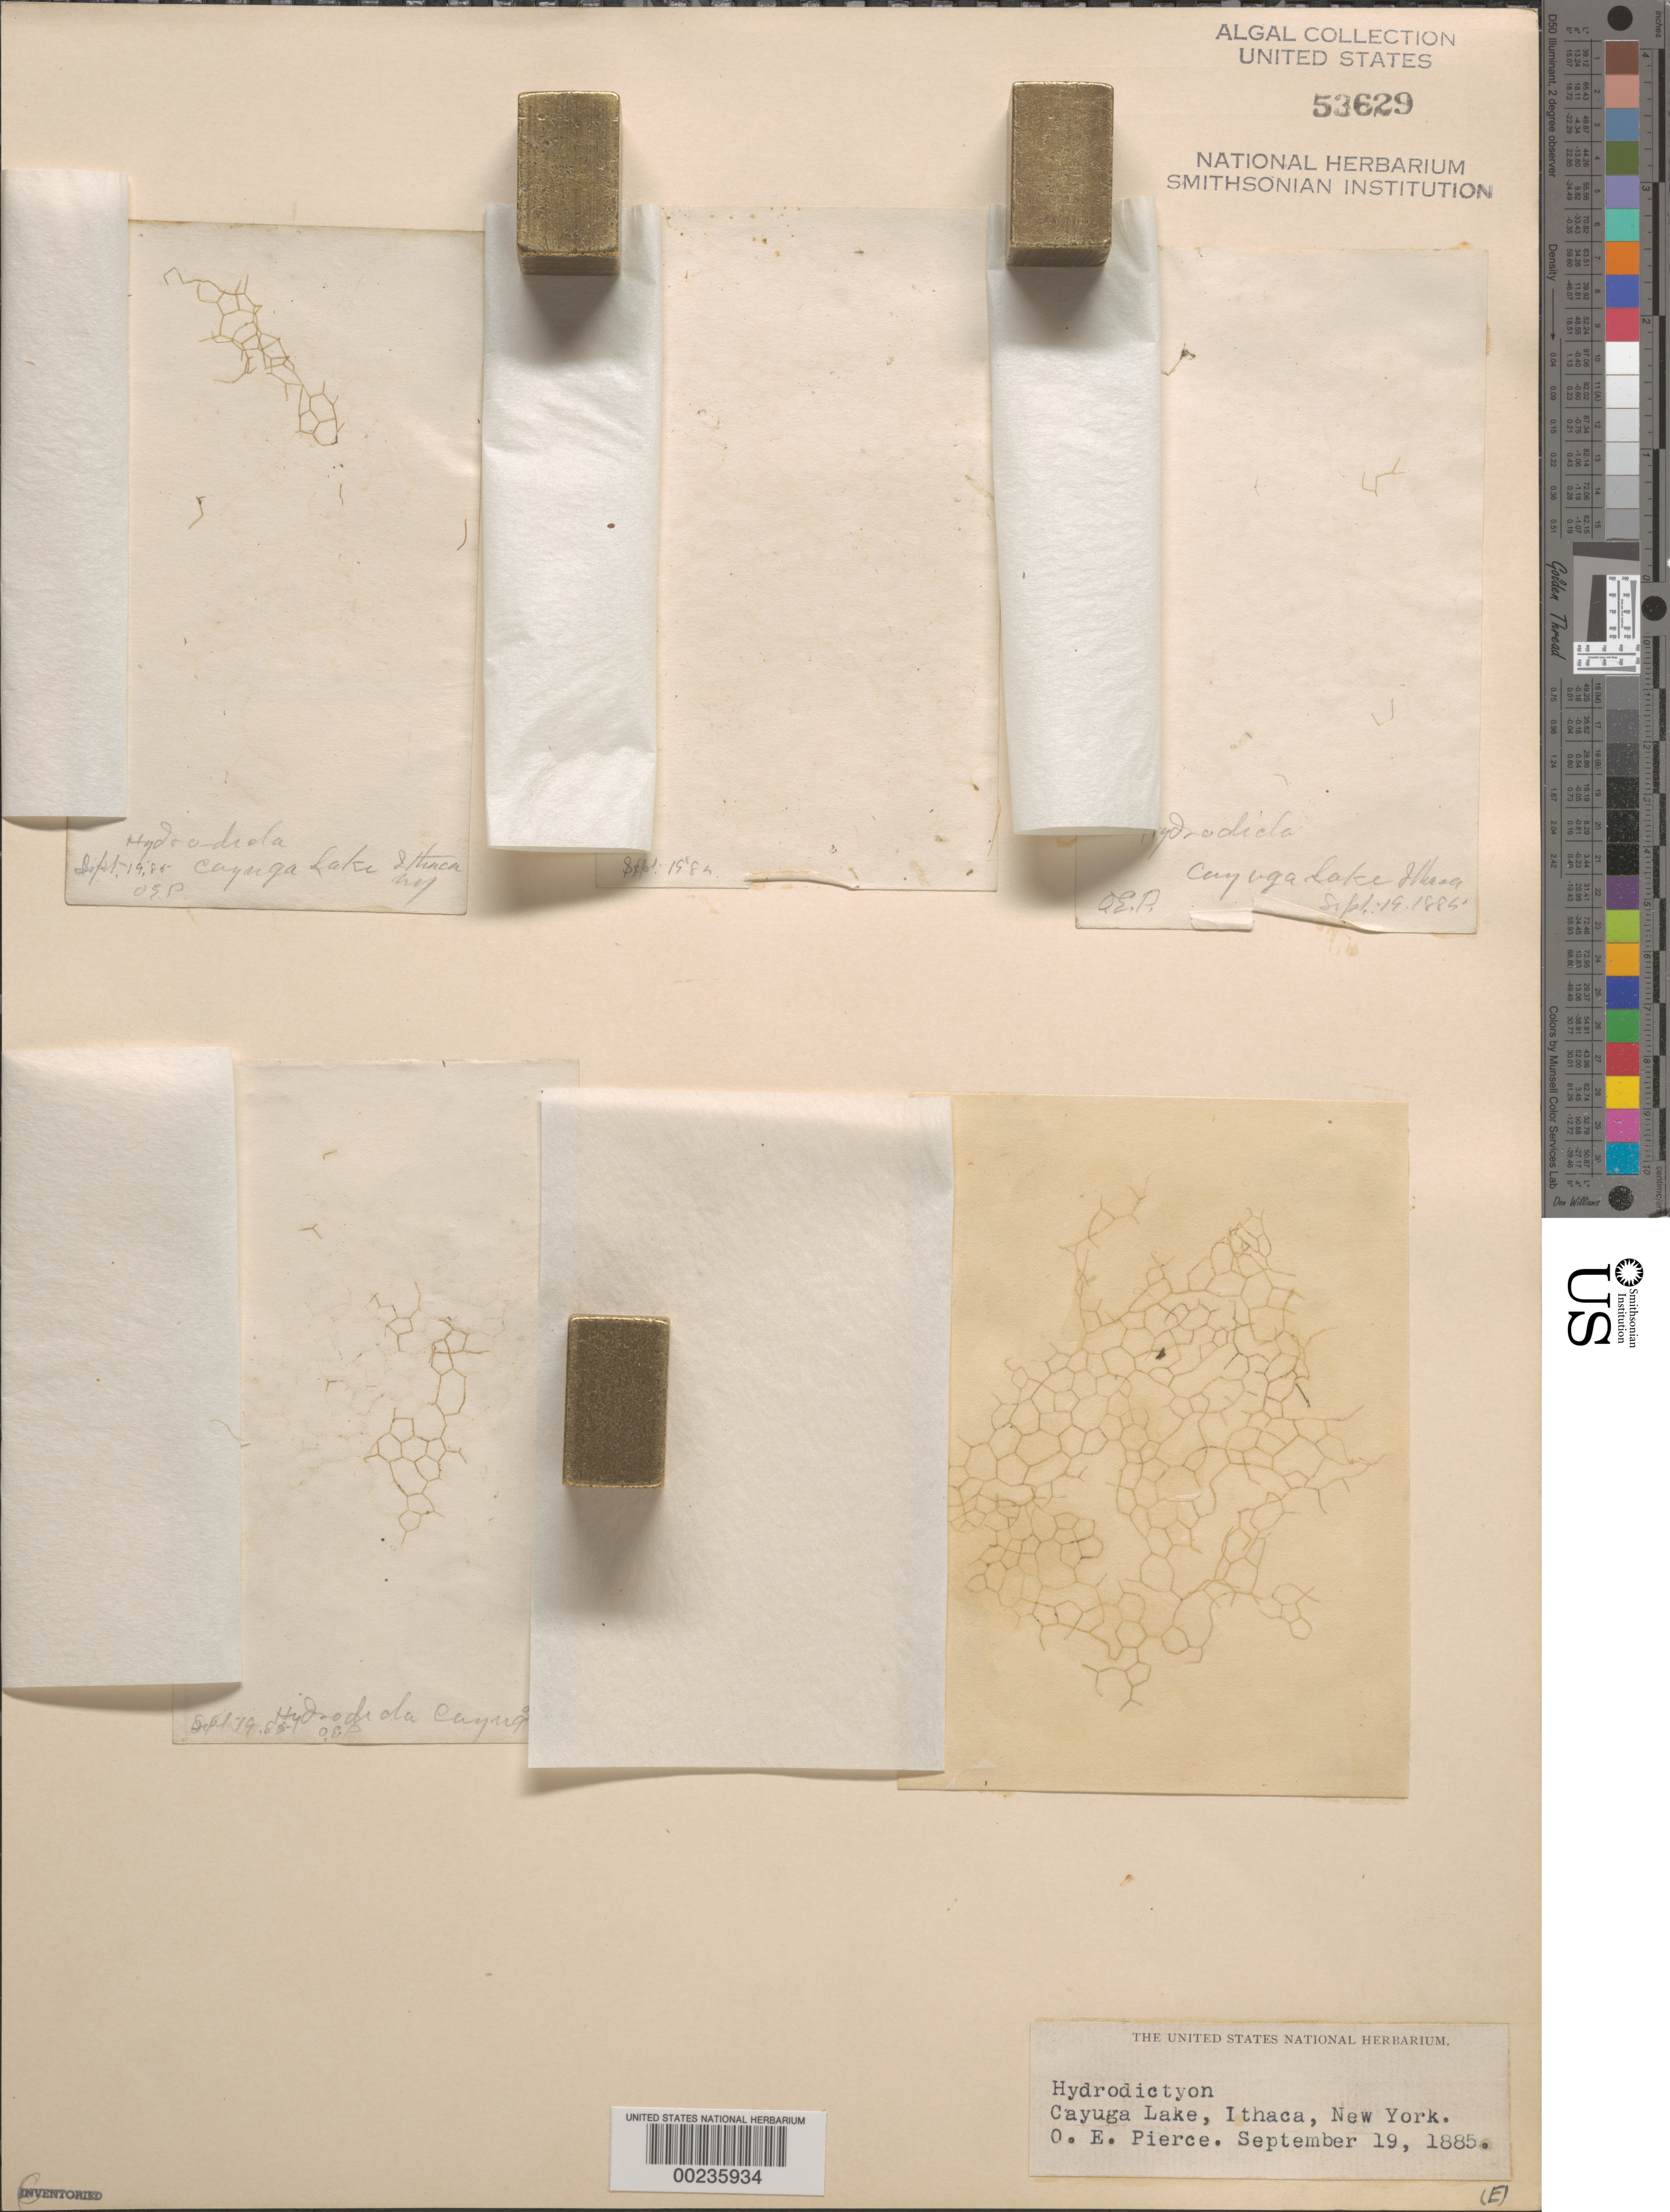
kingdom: Plantae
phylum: Chlorophyta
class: Chlorophyceae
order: Sphaeropleales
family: Hydrodictyaceae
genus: Hydrodictyon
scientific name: Hydrodictyon sp.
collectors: O. Pierce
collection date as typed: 19 Sep 1885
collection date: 1885-09-19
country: United States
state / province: New York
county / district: Tompkins County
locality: Cayuga Lake, Ithaca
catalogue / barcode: US 53629